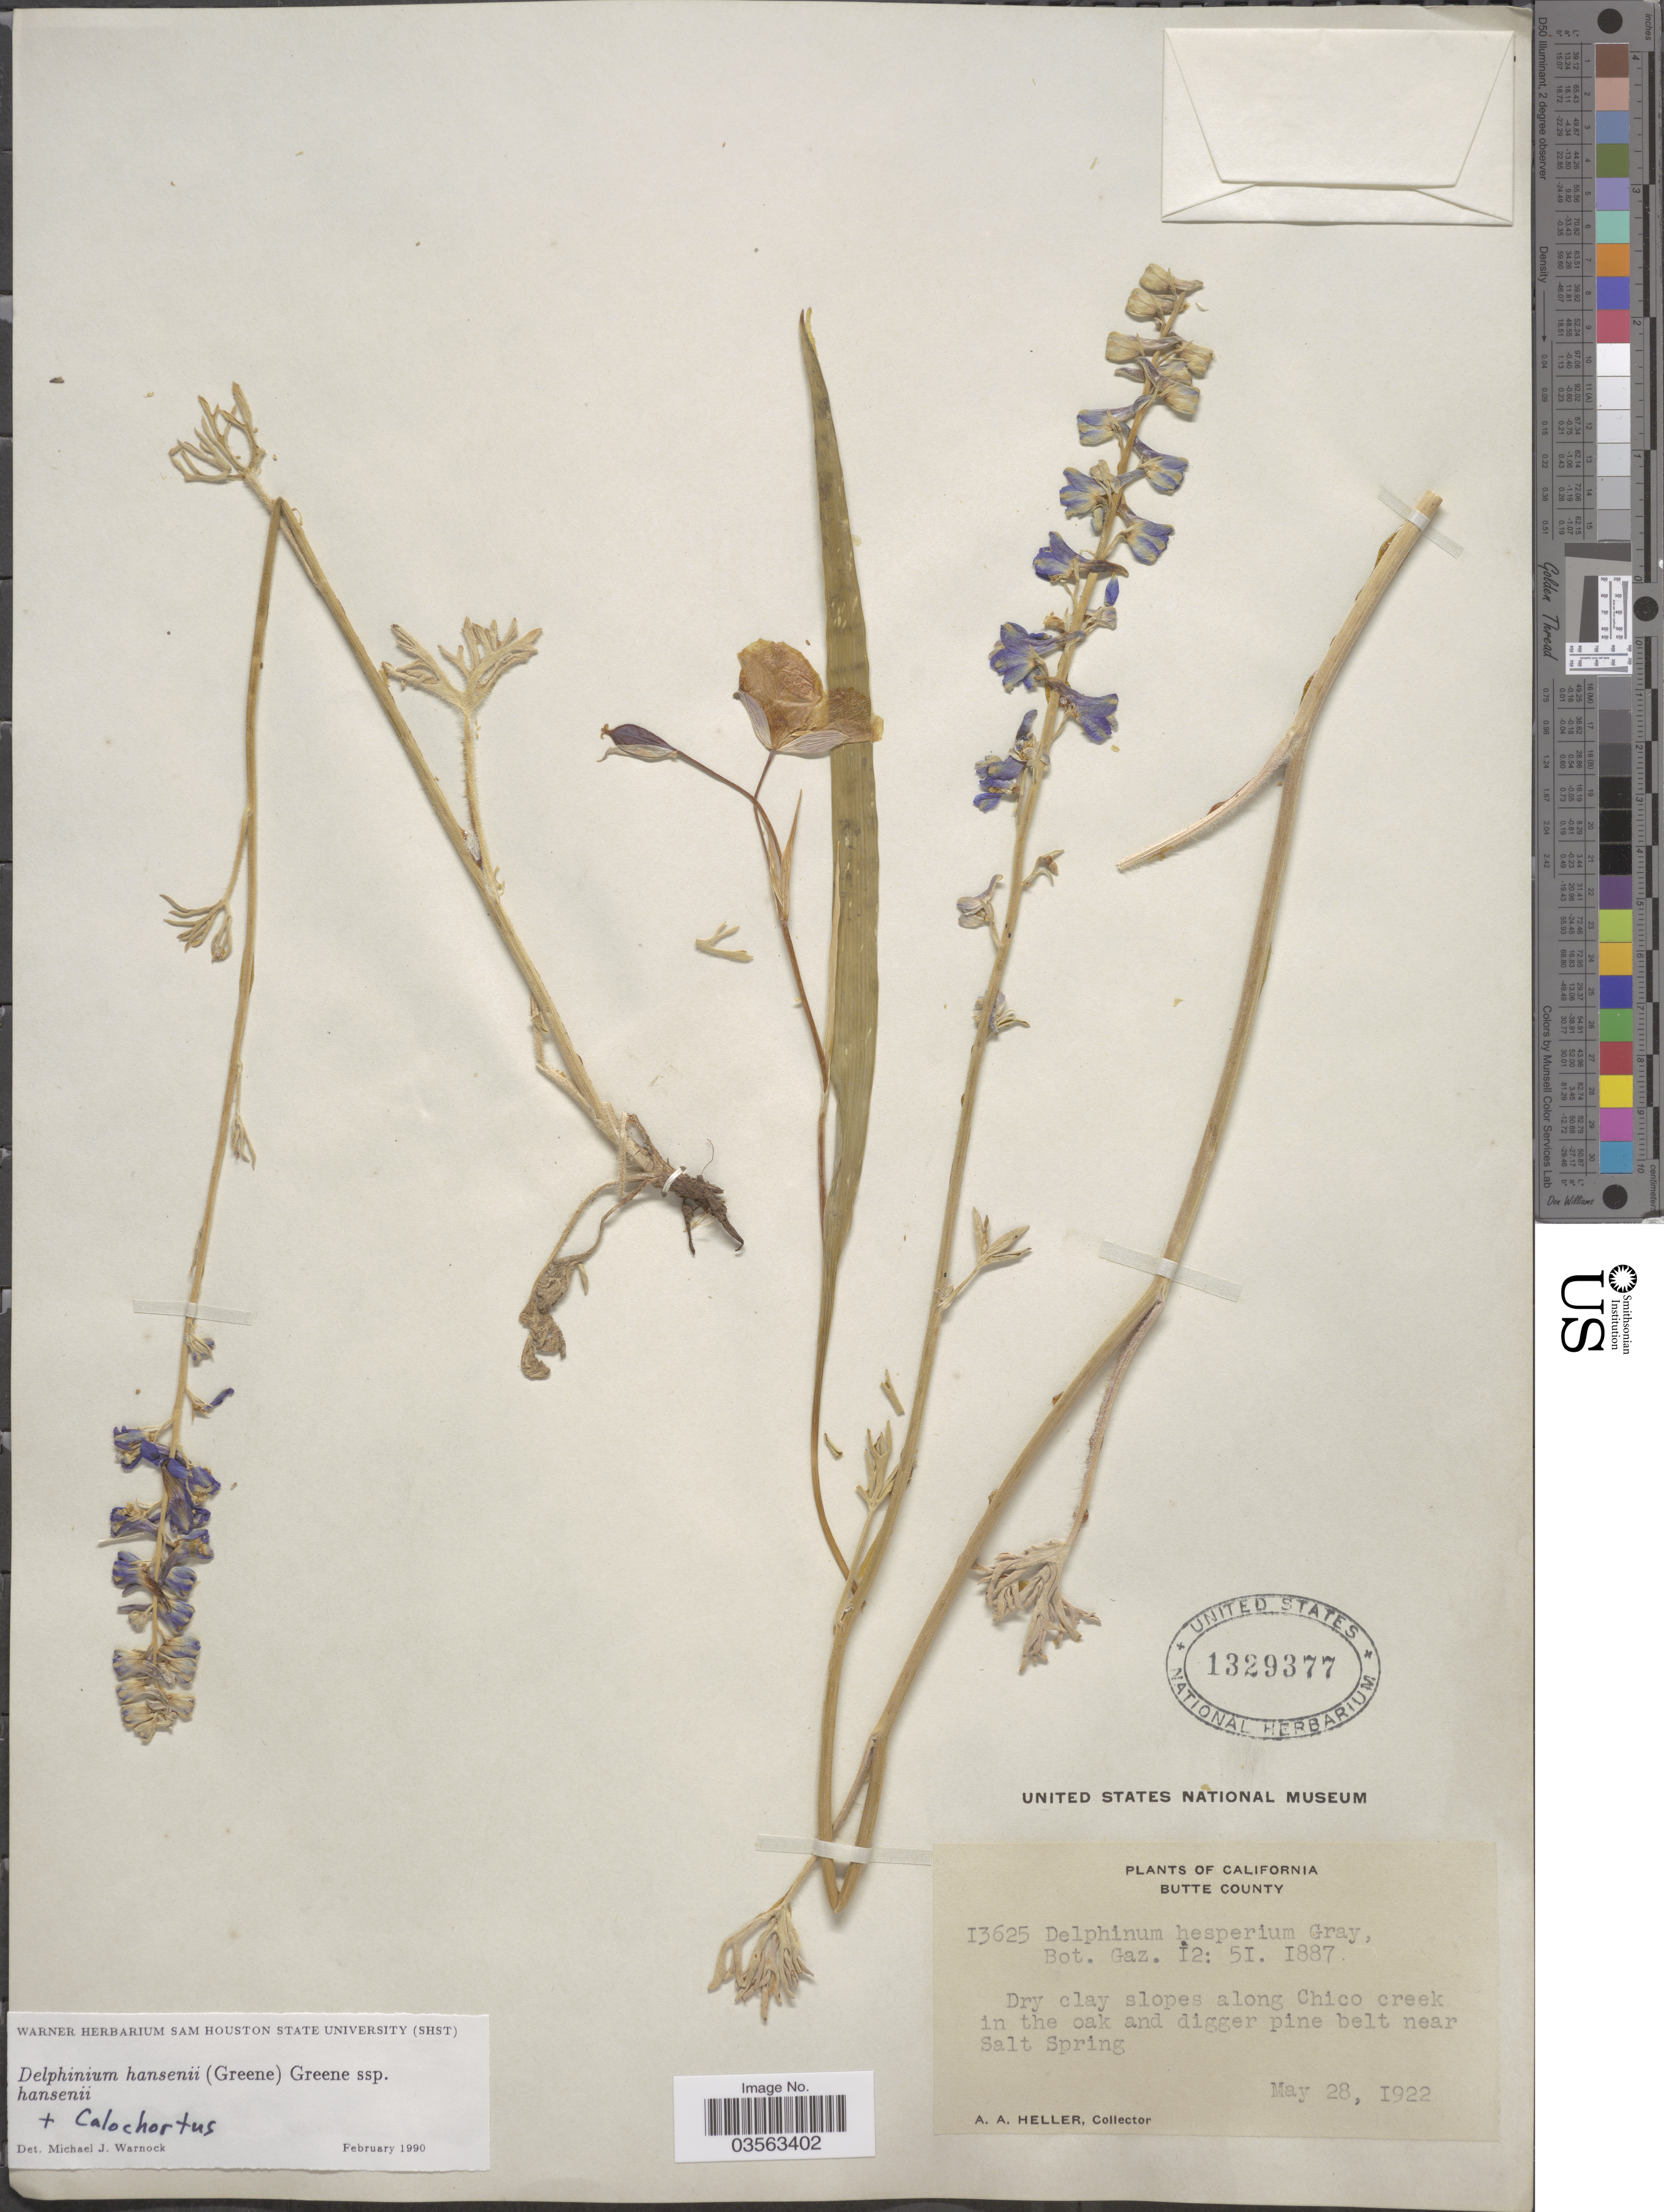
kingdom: Plantae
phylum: Tracheophyta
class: Magnoliopsida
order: Ranunculales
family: Ranunculaceae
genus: Delphinium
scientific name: Delphinium hansenii subsp. hansenii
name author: (Greene) Greene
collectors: A. A. Heller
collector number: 13625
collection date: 1922-05-28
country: United States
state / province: California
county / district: Butte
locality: Butte County. Dry clay slopes along Chico creek in the oak and digger pine belt near Salt Spring.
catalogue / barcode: US 1329377